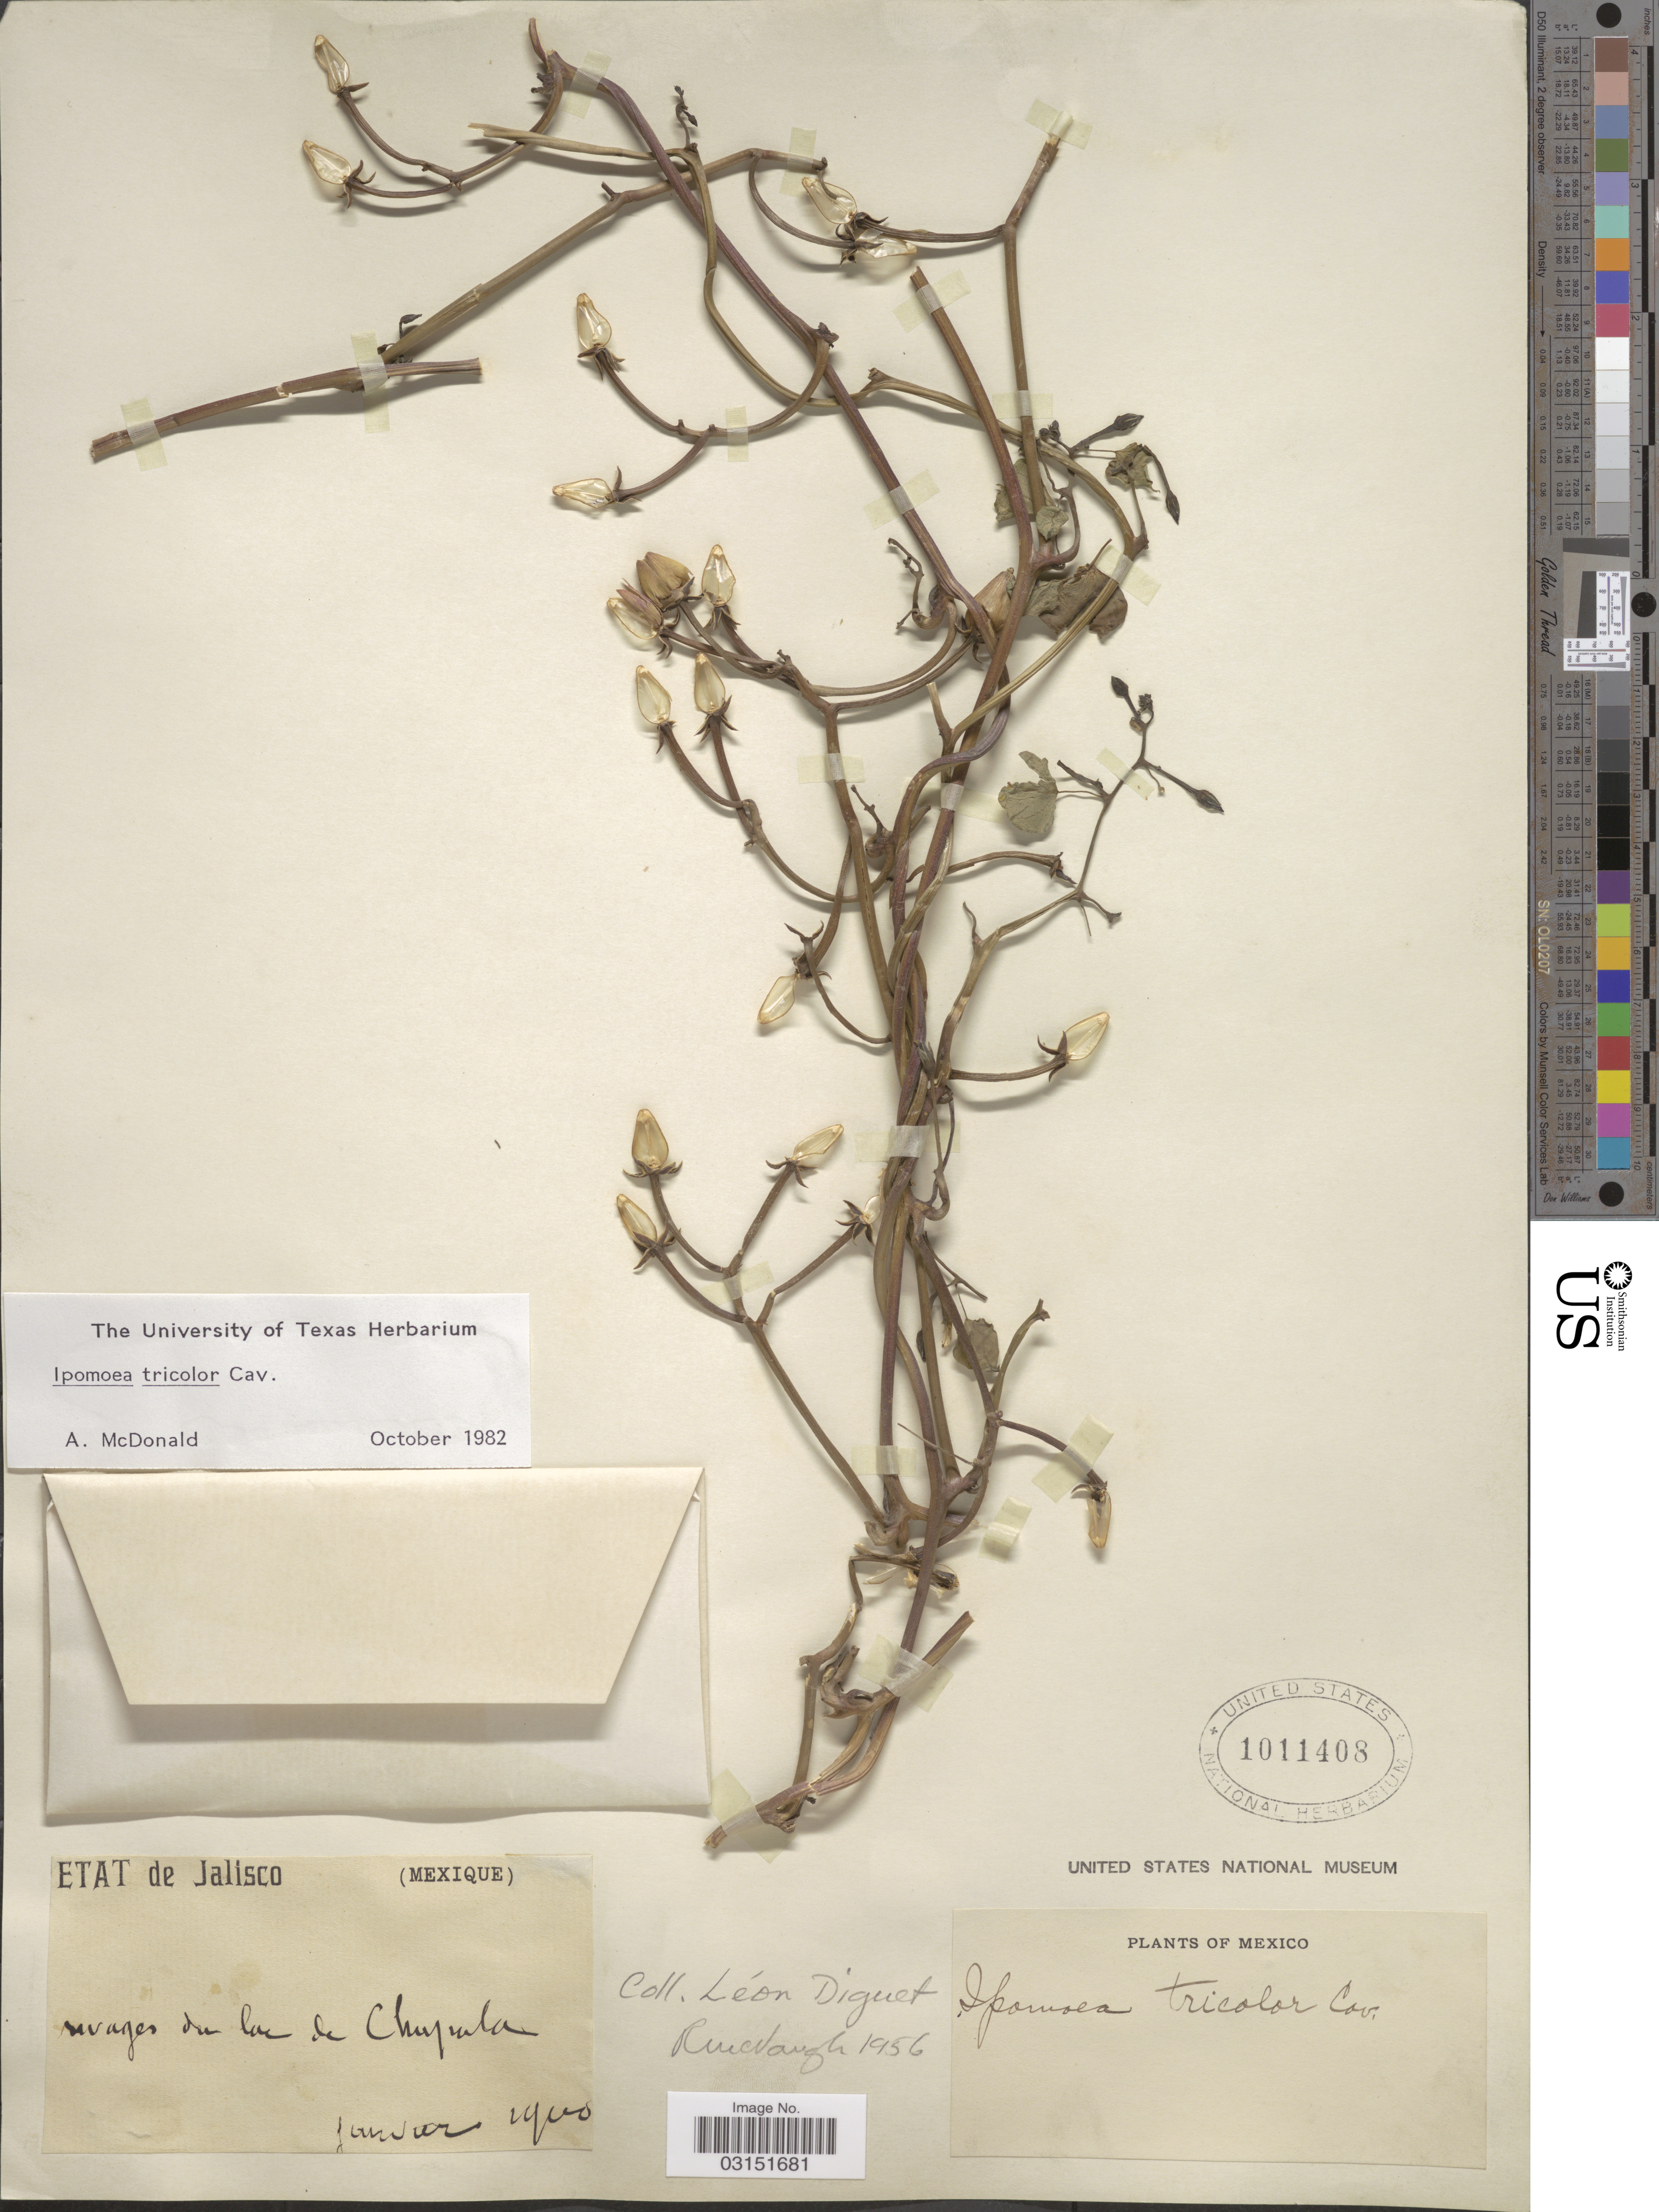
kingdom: Plantae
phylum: Tracheophyta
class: Magnoliopsida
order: Solanales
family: Convolvulaceae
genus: Ipomoea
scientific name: Ipomoea tricolor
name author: Cav.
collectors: L. Diguet & R. McVaugh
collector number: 1956?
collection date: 1900-01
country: Mexico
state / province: Jalisco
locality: Rivages du lac de Chupala.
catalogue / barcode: US 1011408